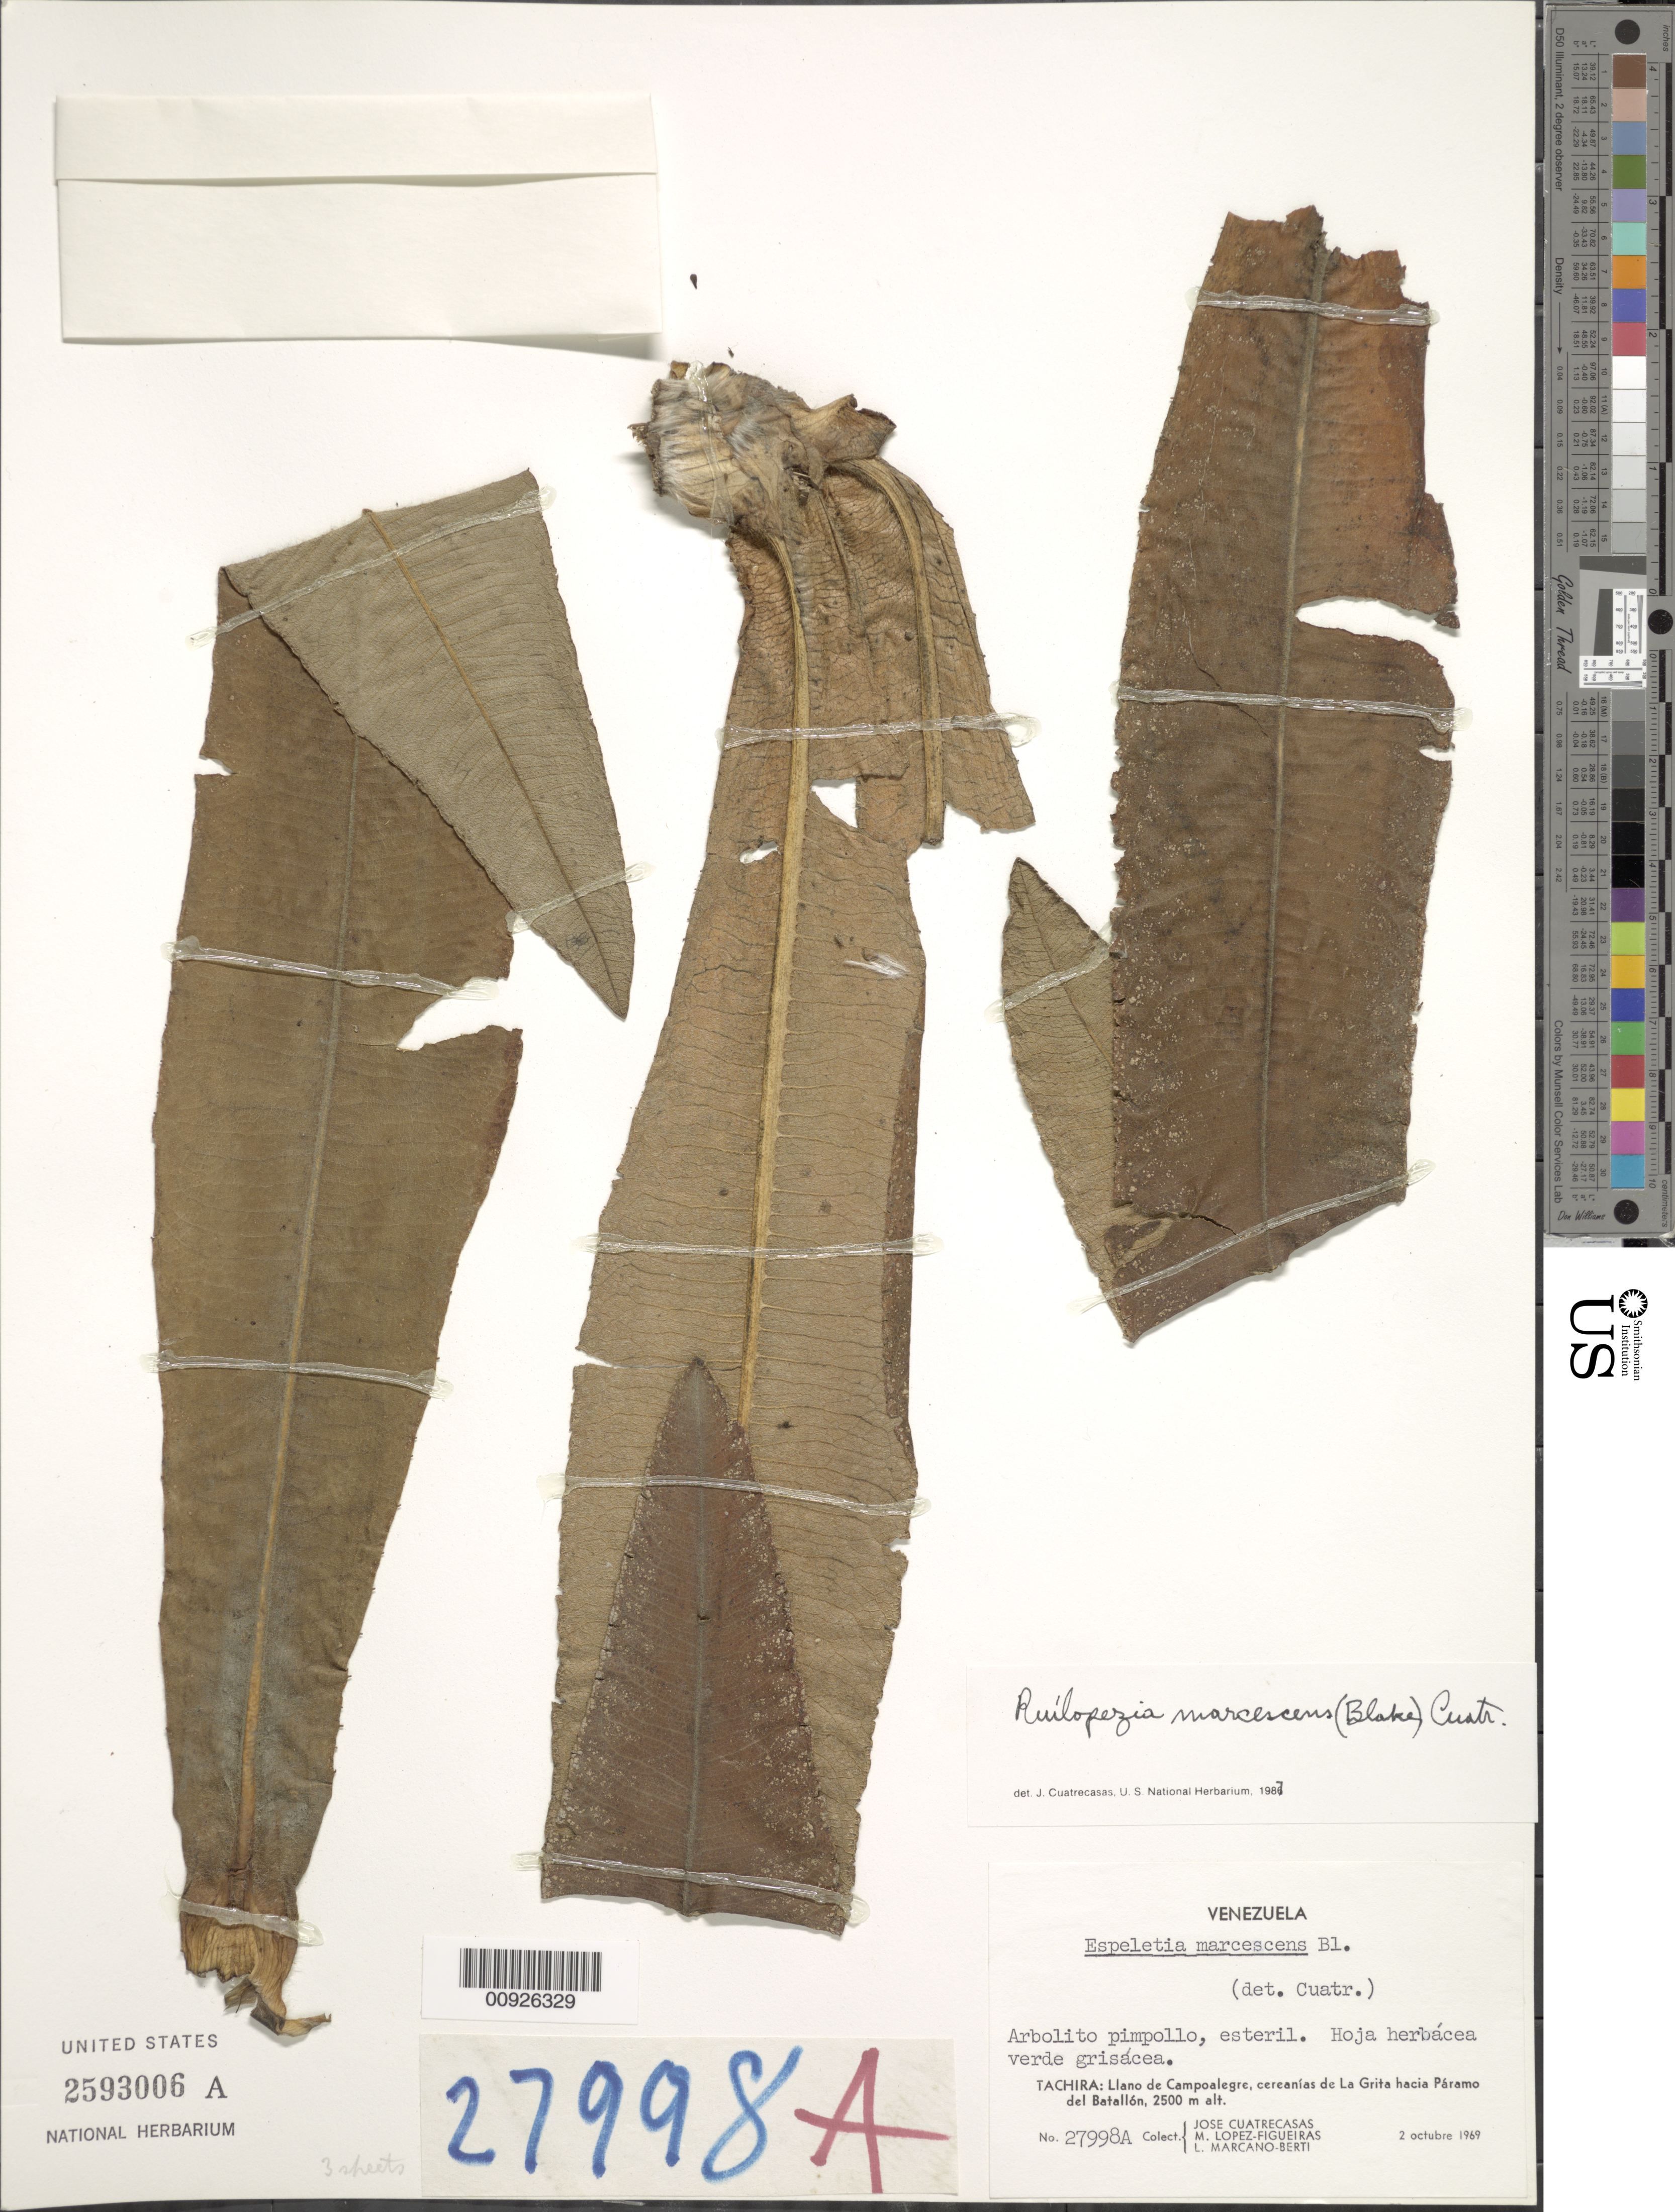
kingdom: Plantae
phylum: Tracheophyta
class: Magnoliopsida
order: Asterales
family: Asteraceae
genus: Ruilopezia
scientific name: Ruilopezia marcescens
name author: (S.F. Blake) Cuatrec.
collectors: J. Cuatrecasas, M. López Figueiras & L. Marcano-Berti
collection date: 1969-10-02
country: Venezuela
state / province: Táchira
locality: P. del Batallón. Llano de Campoalegre, cercanías de La Grita.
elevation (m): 2500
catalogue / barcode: US 2593006A